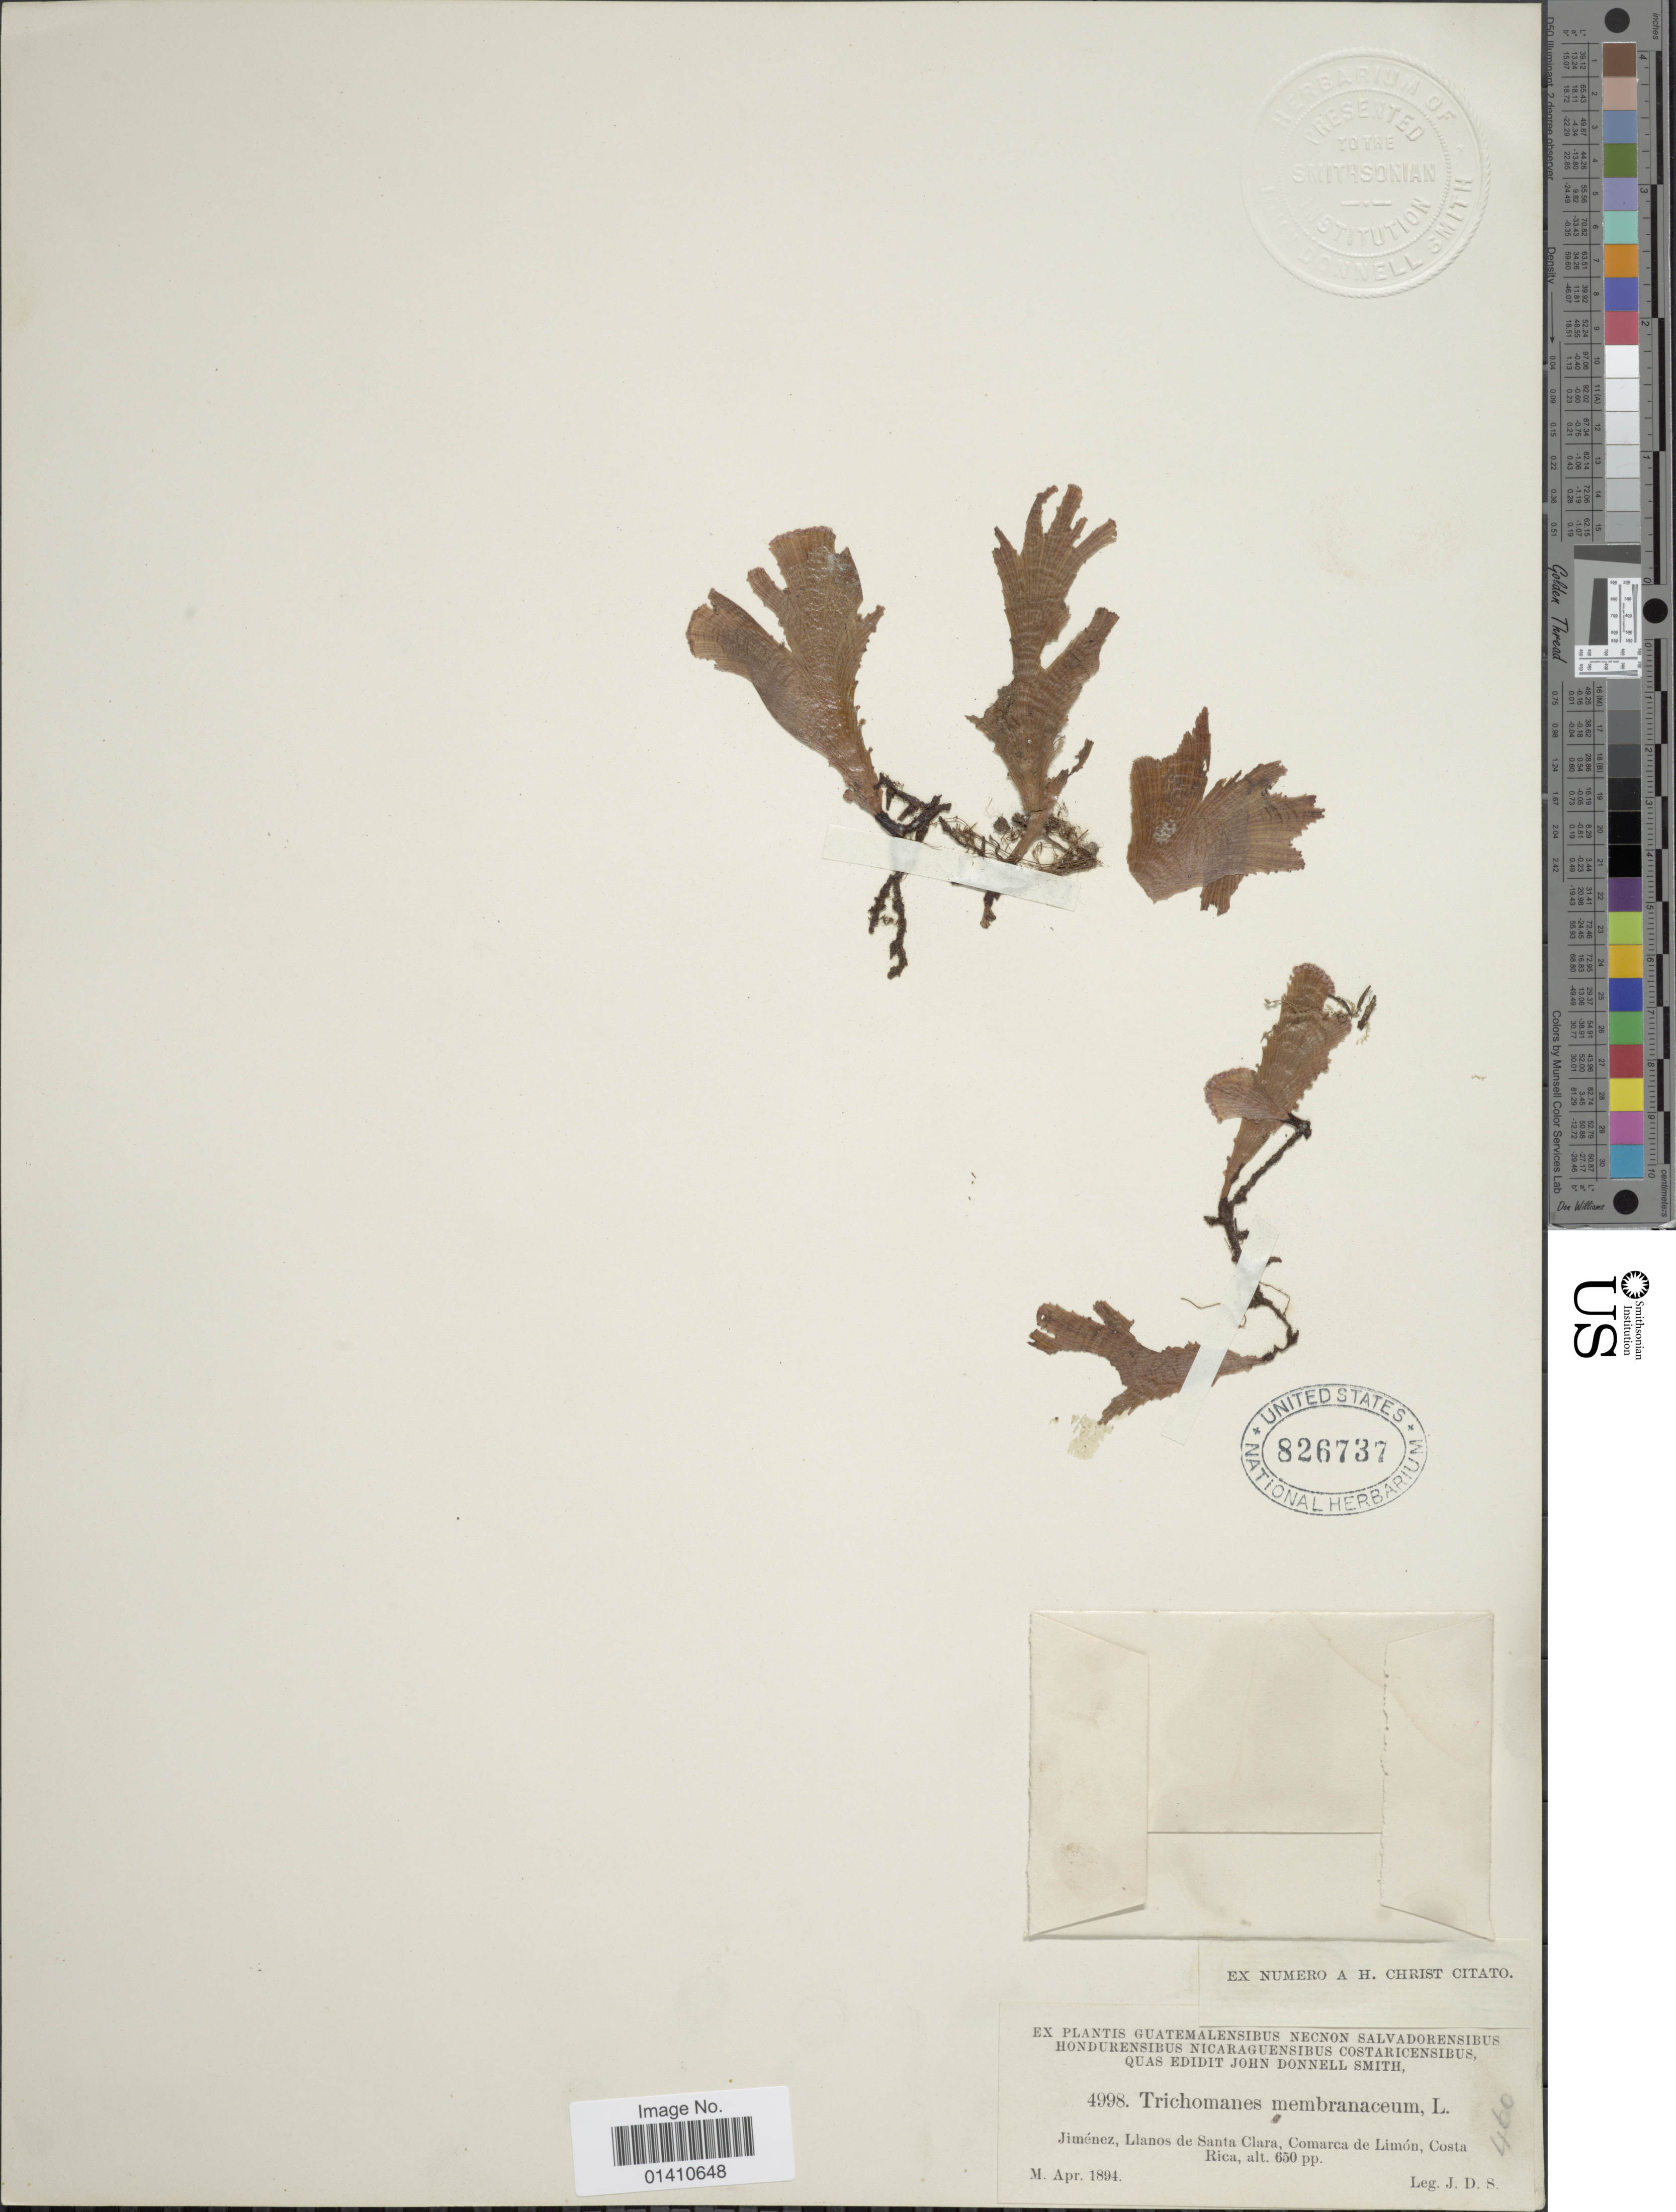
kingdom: Plantae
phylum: Tracheophyta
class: Polypodiopsida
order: Hymenophyllales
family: Hymenophyllaceae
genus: Didymoglossum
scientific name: Didymoglossum membranaceum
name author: (L.) Vareschi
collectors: J. D. S.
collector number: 4998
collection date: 1894-04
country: Costa Rica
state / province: Limón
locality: Jimenez, Llanos de santa Clara, Comarca de Limon, Costa Rica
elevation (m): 198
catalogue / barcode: US 826737